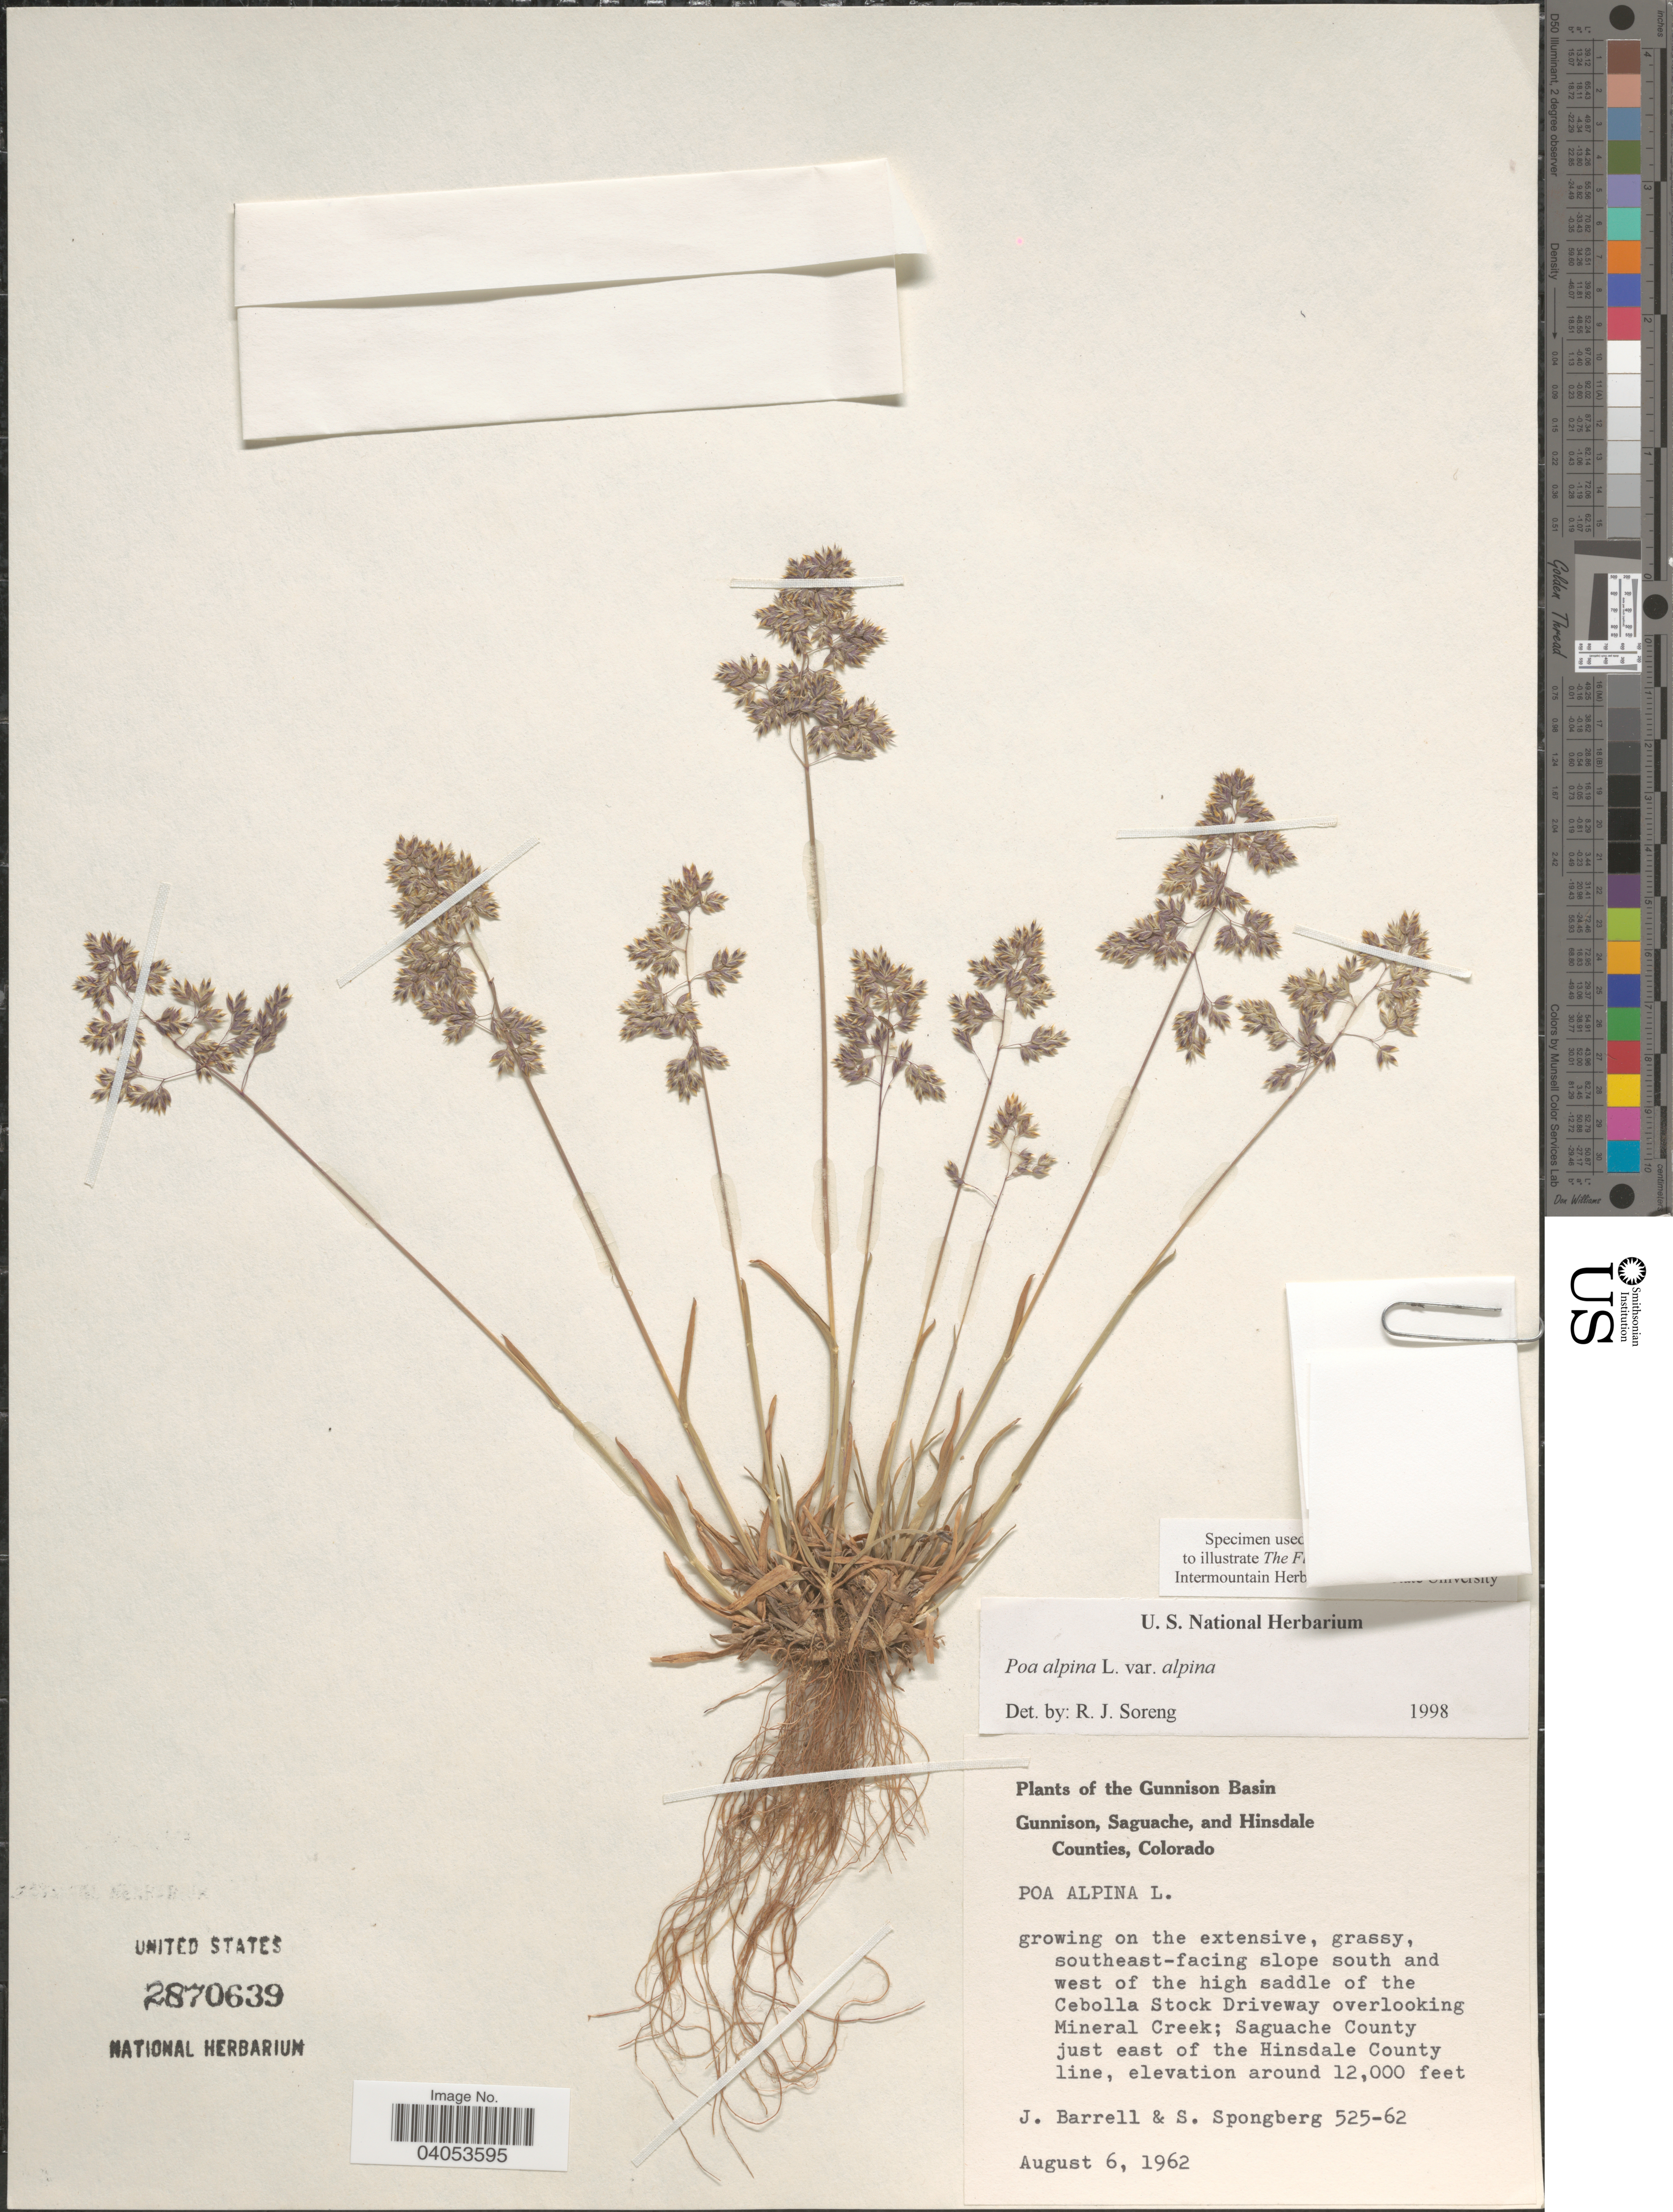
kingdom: Plantae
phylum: Tracheophyta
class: Liliopsida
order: Poales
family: Poaceae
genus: Poa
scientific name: Poa alpina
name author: L.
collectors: J. Barrell & S. A.Spongberg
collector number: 525-62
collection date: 1962-08-06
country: United States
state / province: Colorado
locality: The Gunnison Basin. Southeast-facing slope south and west of the high saddle of the Cebolla Stock Driveway overlooking Mineral Creek; Saguache County just east of the Hinsdale County line.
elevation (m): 3658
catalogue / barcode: US 2870639